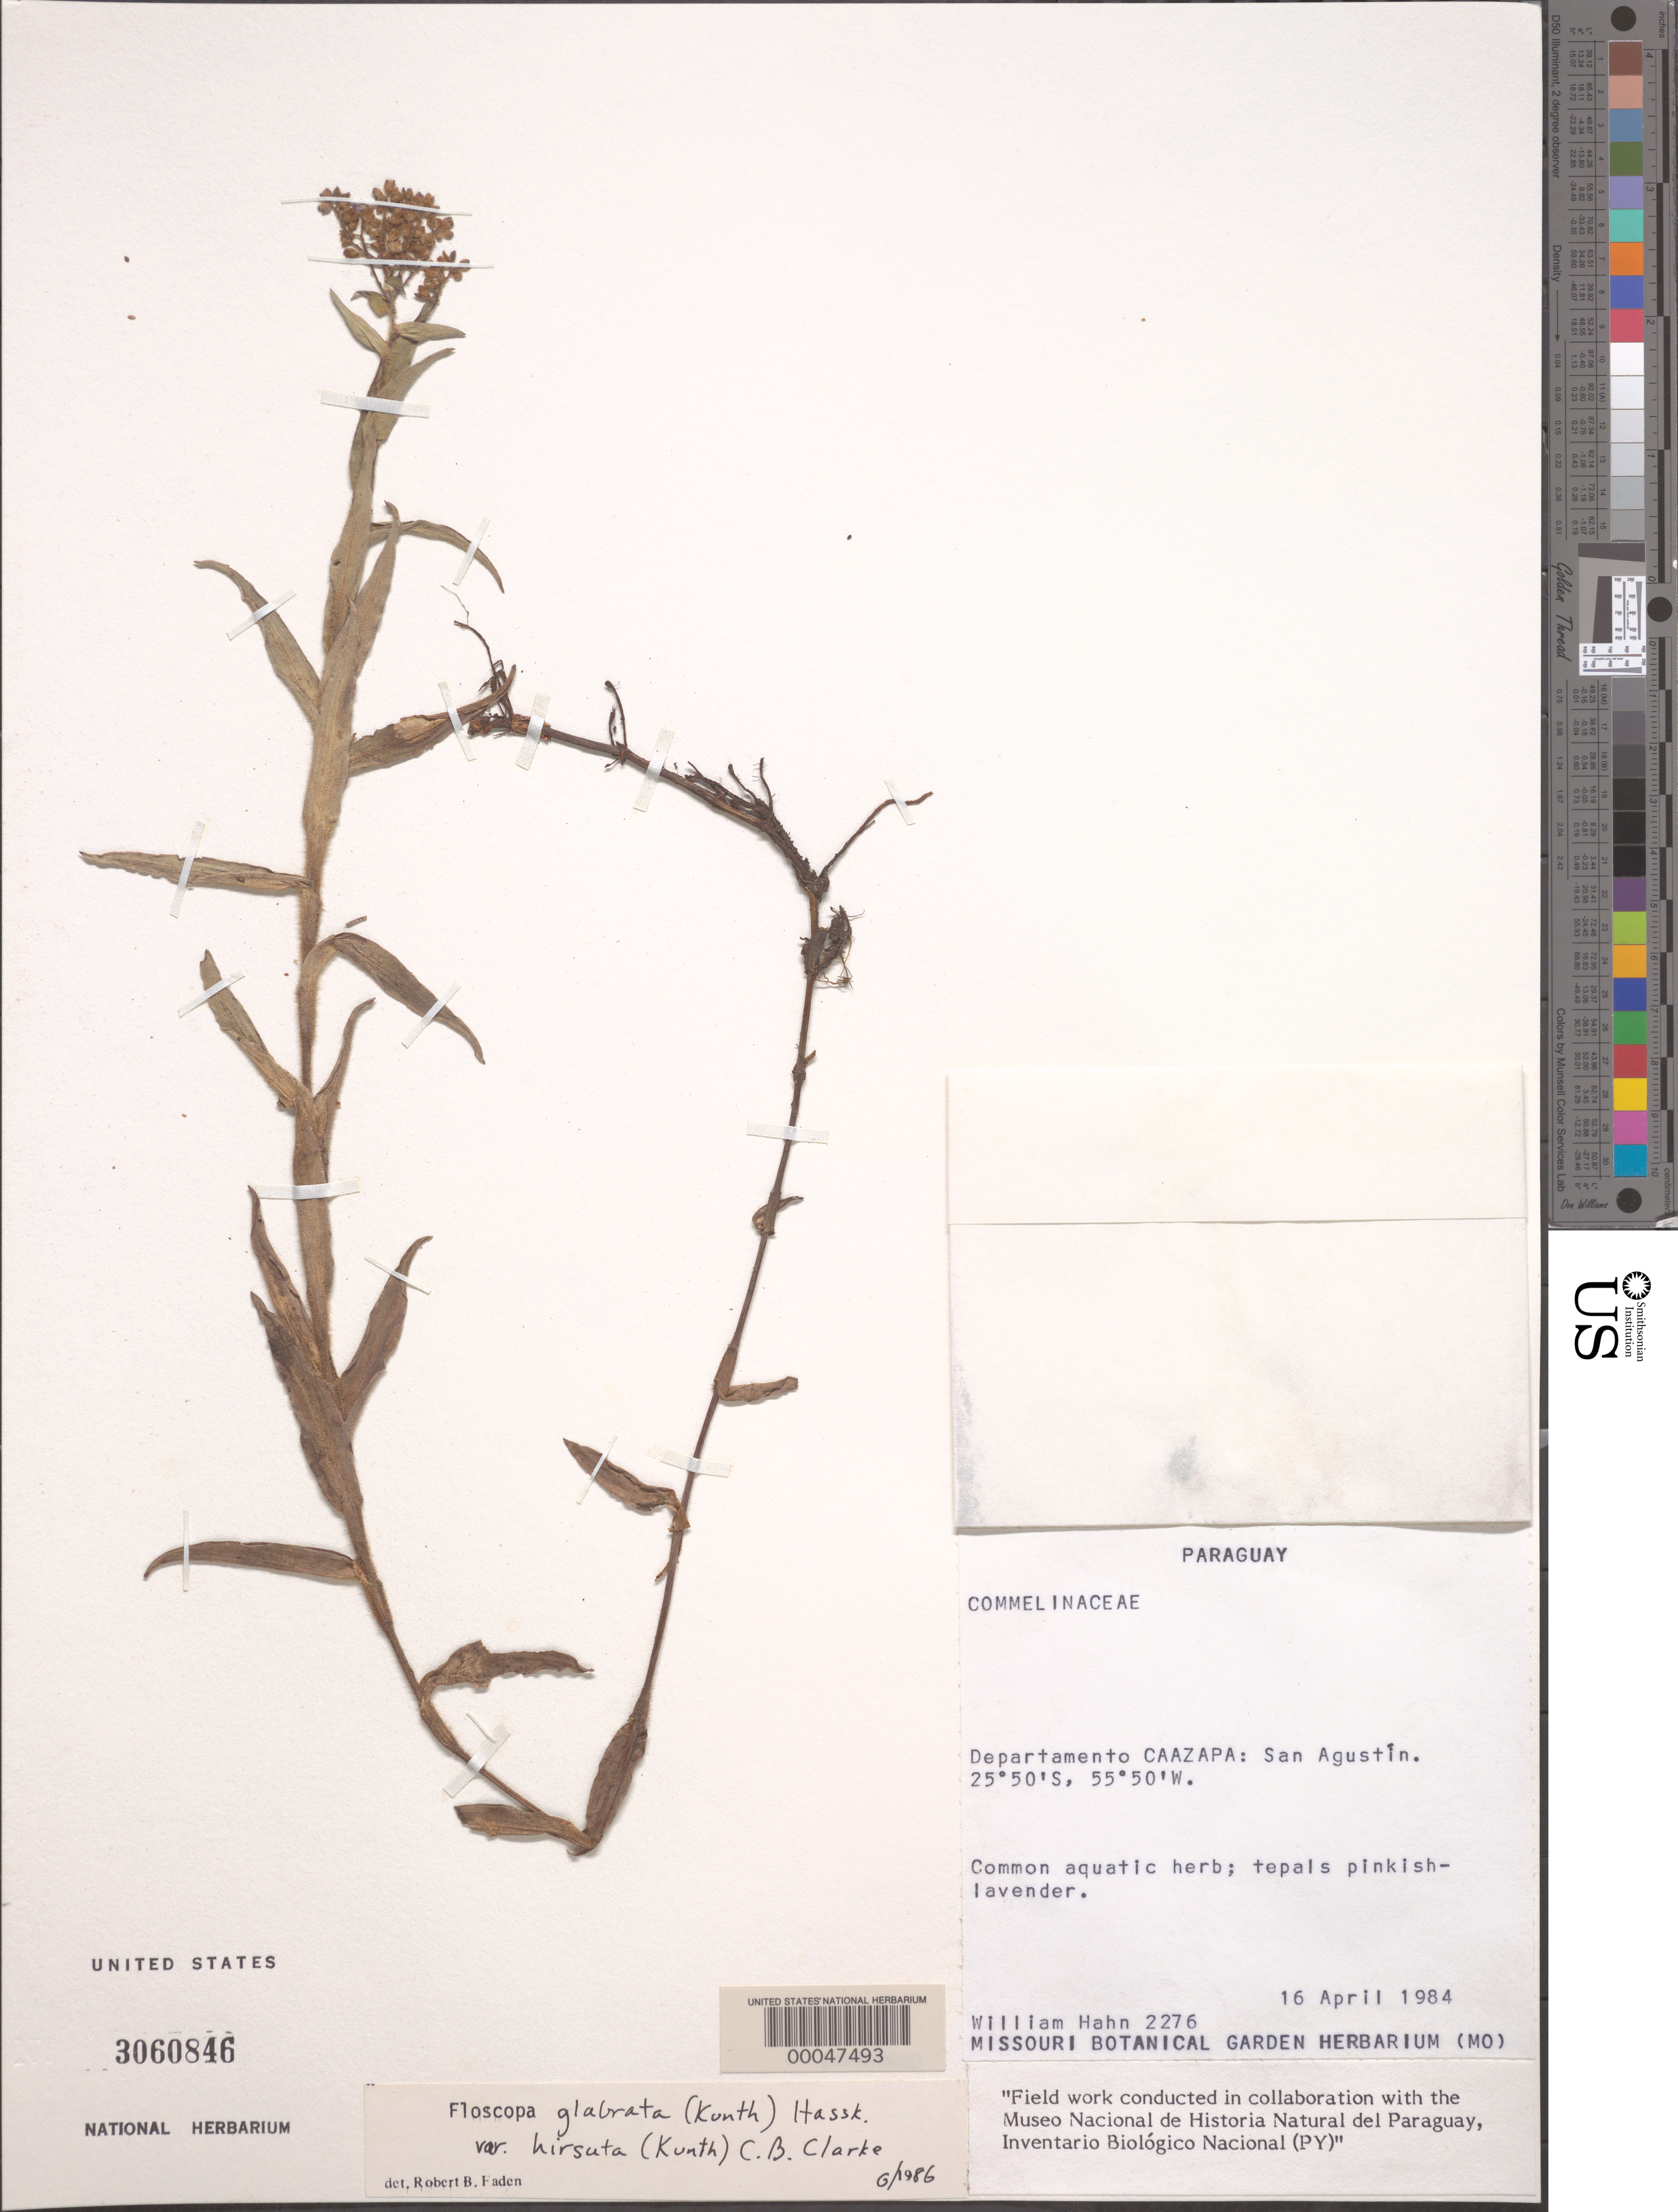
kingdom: Plantae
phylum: Tracheophyta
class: Liliopsida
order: Commelinales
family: Commelinaceae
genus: Floscopa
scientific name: Floscopa glabrata var. hirsuta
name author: (Kunth) C.B. Clarke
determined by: Faden, Robert B., (US), Smithsonian Institution - National Museum of Natural History (UNITED STATES)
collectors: W. Hahn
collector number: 2276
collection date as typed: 16 Apr 1984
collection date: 1984-04-16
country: Paraguay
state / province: Caazapá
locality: San agustin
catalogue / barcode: US 3060846